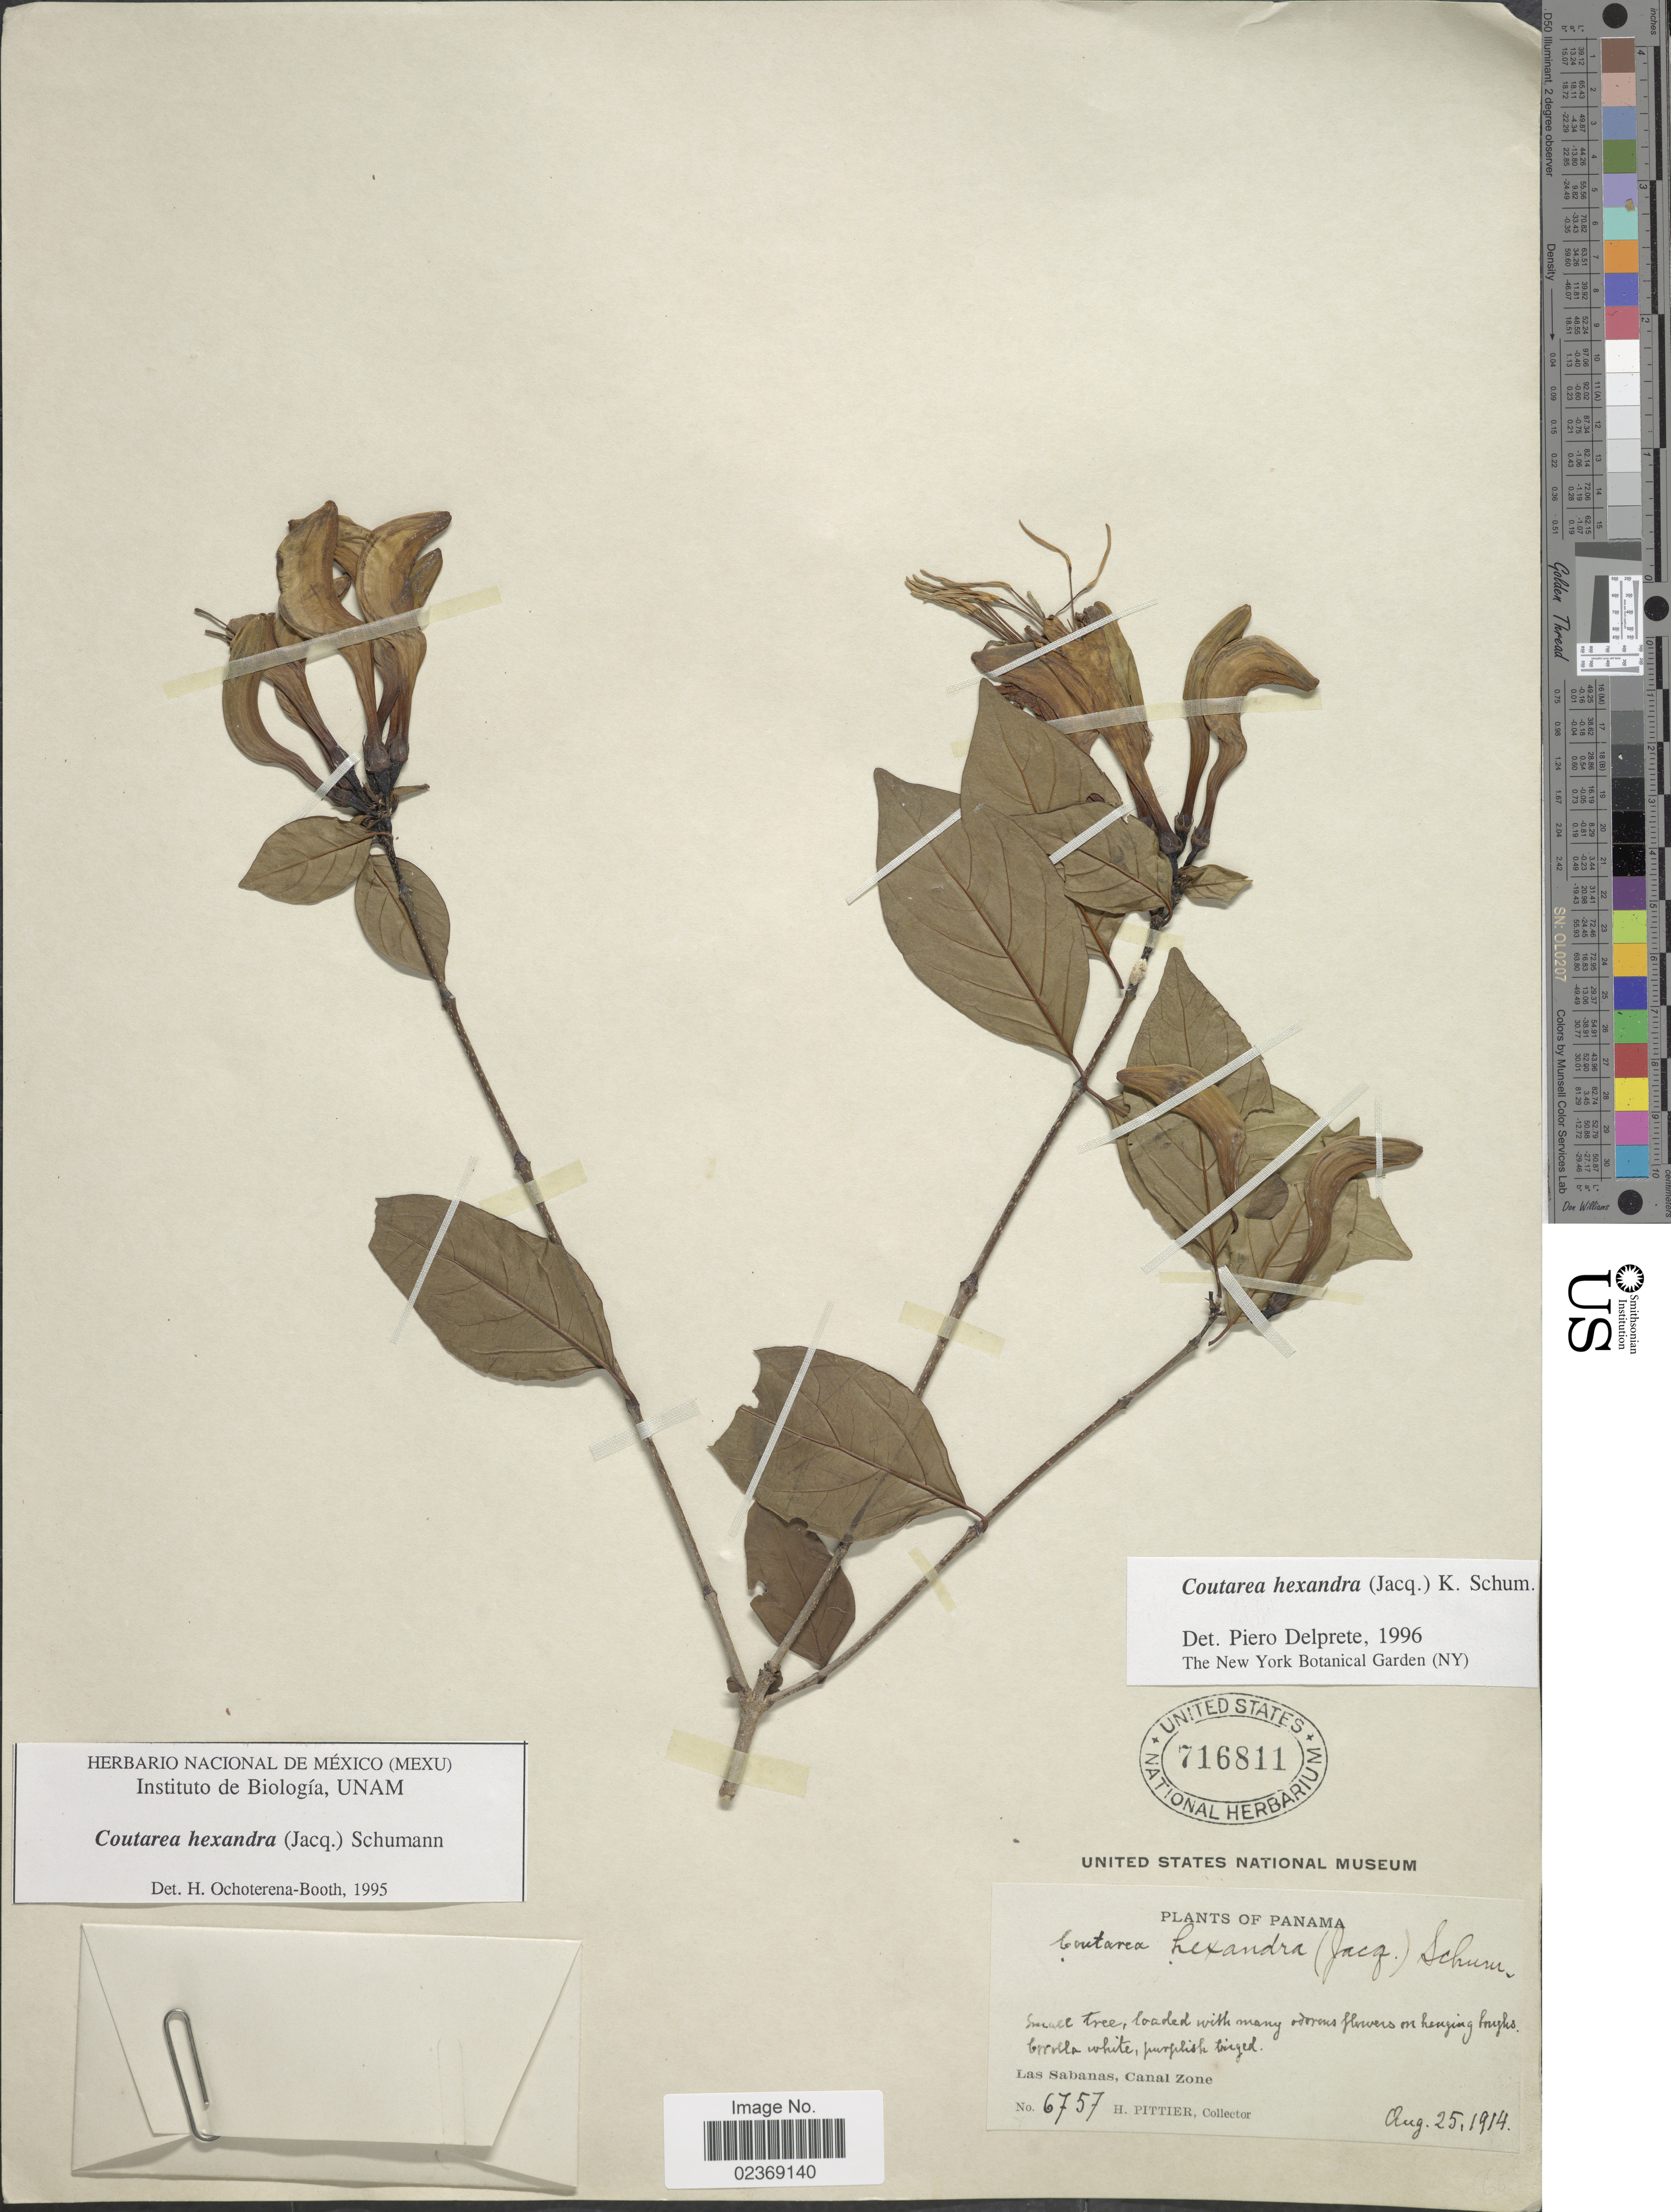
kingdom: Plantae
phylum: Tracheophyta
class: Magnoliopsida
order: Gentianales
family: Rubiaceae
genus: Coutarea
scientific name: Coutarea hexandra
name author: (Jacq.) K. Schum.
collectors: H. F. Pittier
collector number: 6757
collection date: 1914-08-25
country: Panama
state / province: Colón / Panamá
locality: Las Sabanas, Canal Zone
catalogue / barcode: US 716811